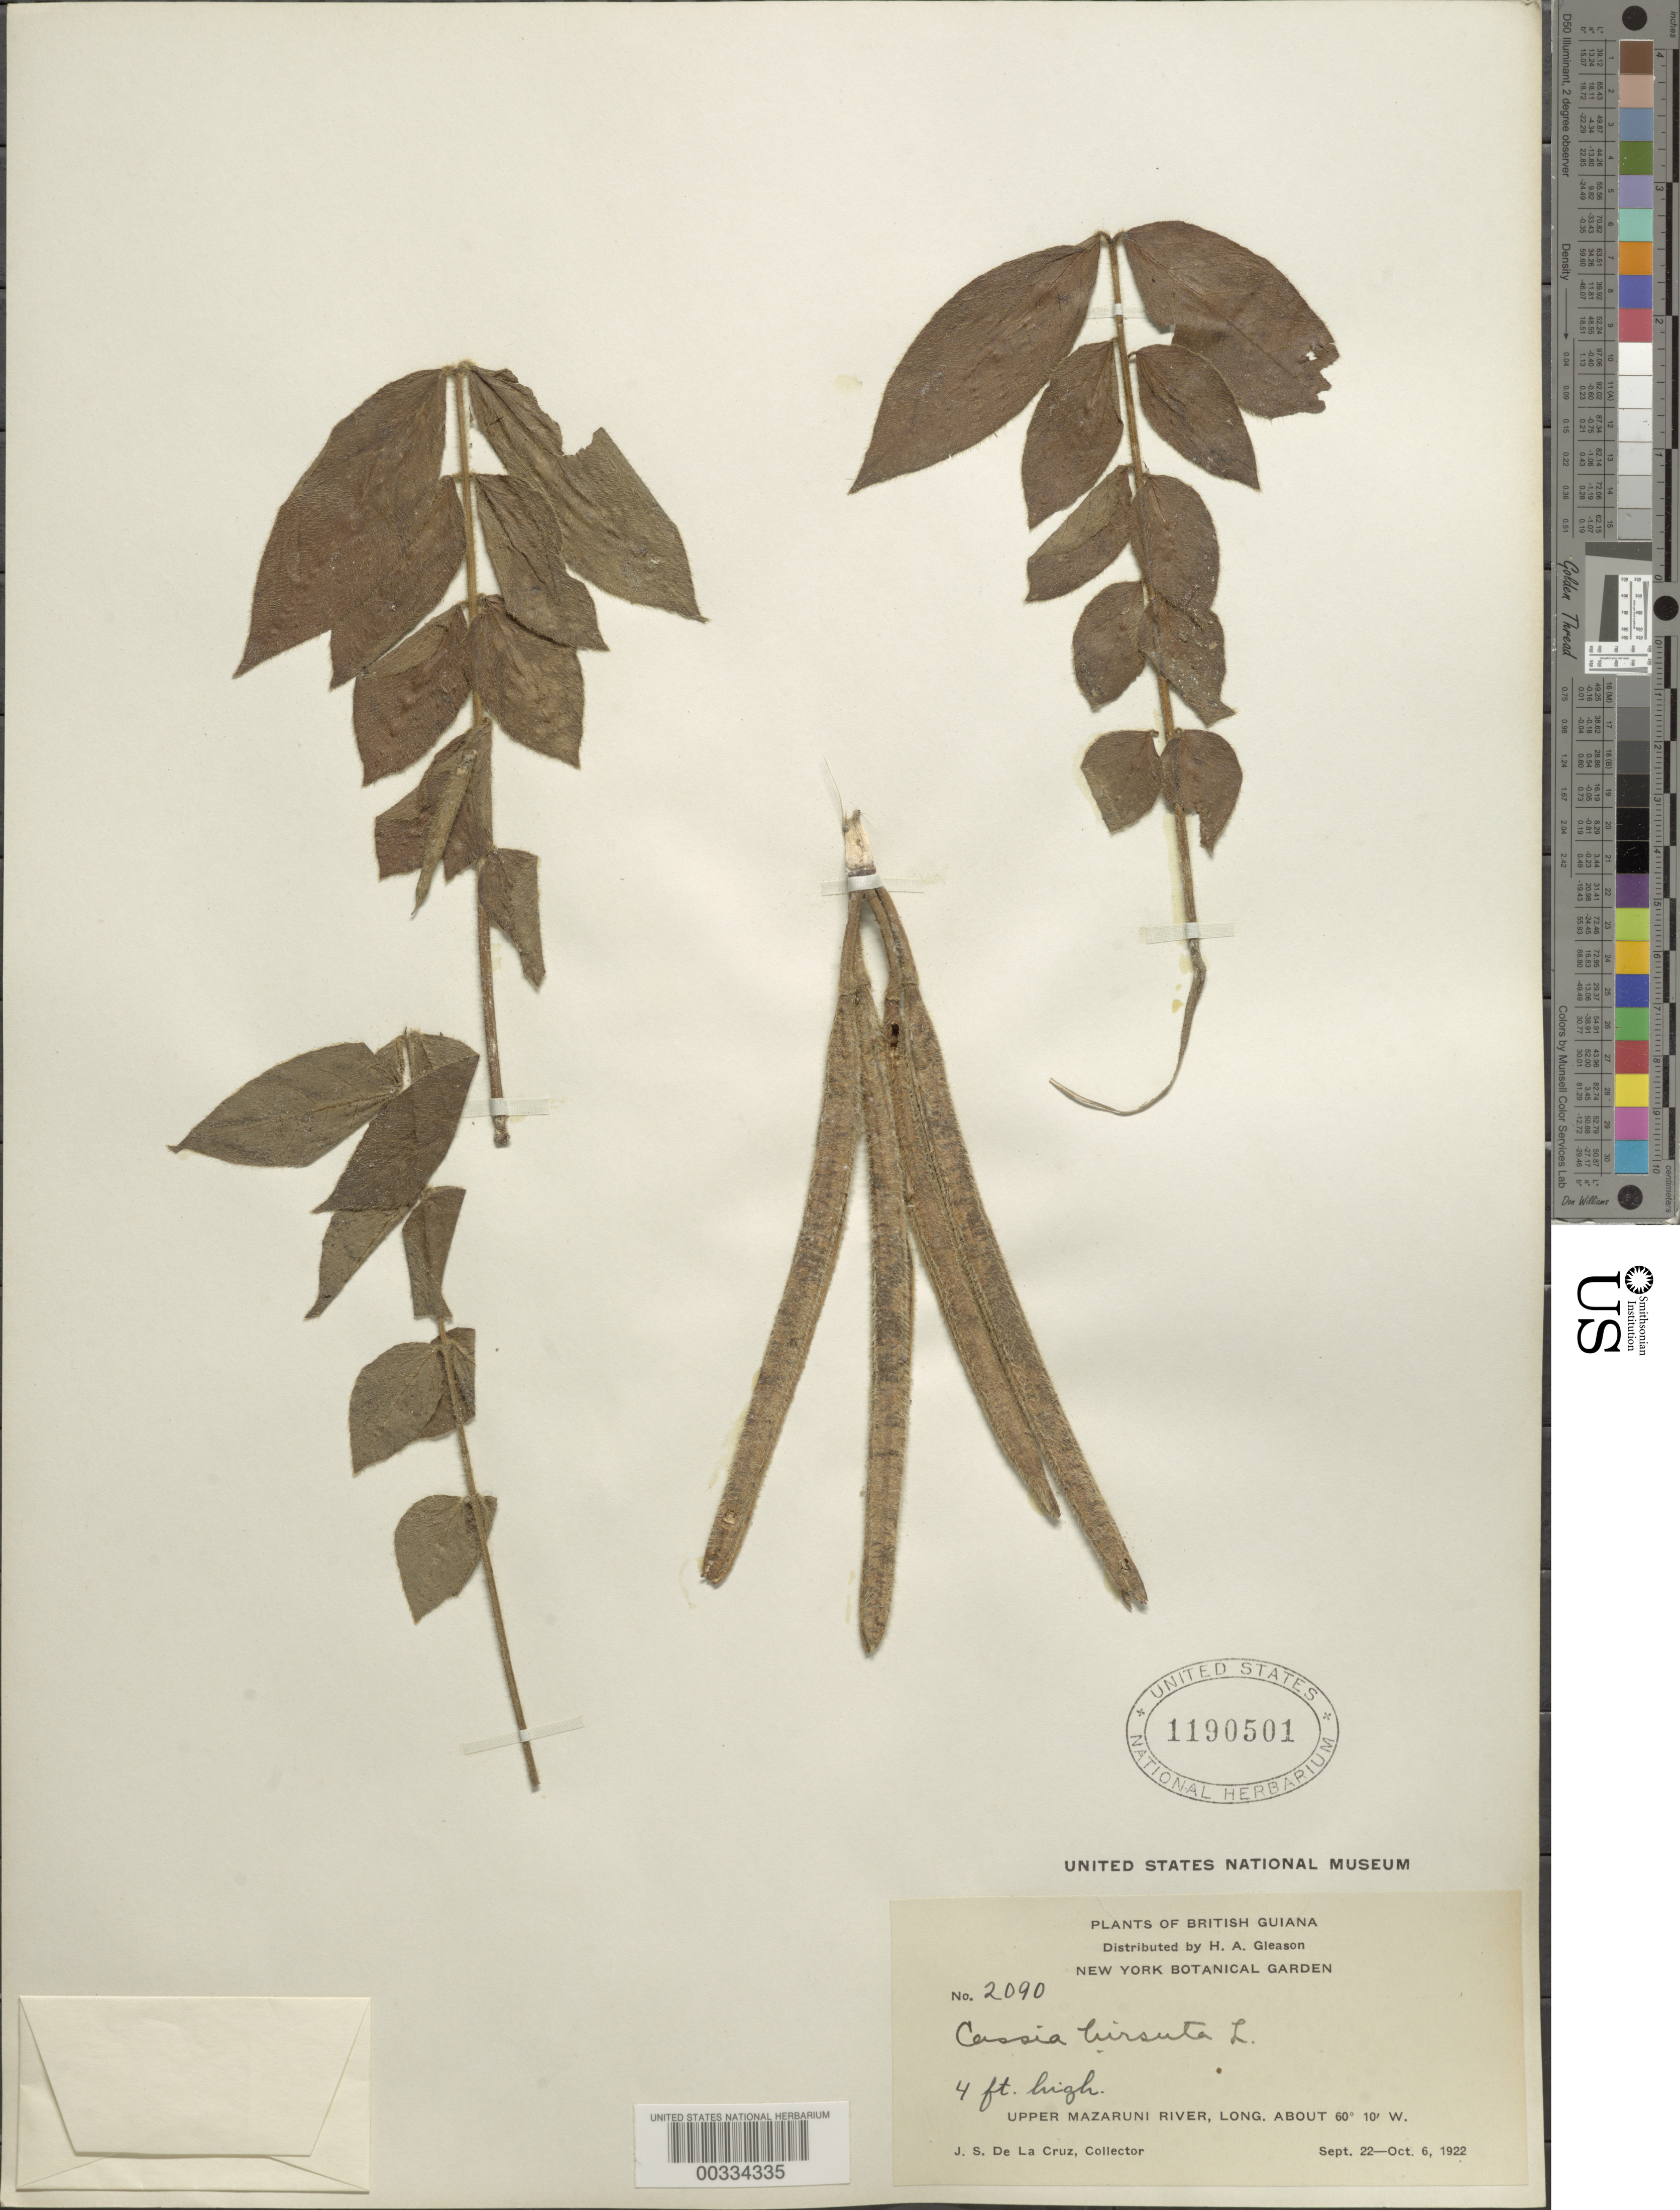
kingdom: Plantae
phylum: Tracheophyta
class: Magnoliopsida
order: Fabales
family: Fabaceae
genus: Senna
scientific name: Senna hirsuta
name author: (L.) H.S. Irwin & Barneby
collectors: J. S. de la Cruz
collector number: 2090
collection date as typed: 22 Sep 1922 to 06 Oct 1922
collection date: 1922-09-22/1922-10-06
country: Guyana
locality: Upper mazaruni river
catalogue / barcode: US 1190501